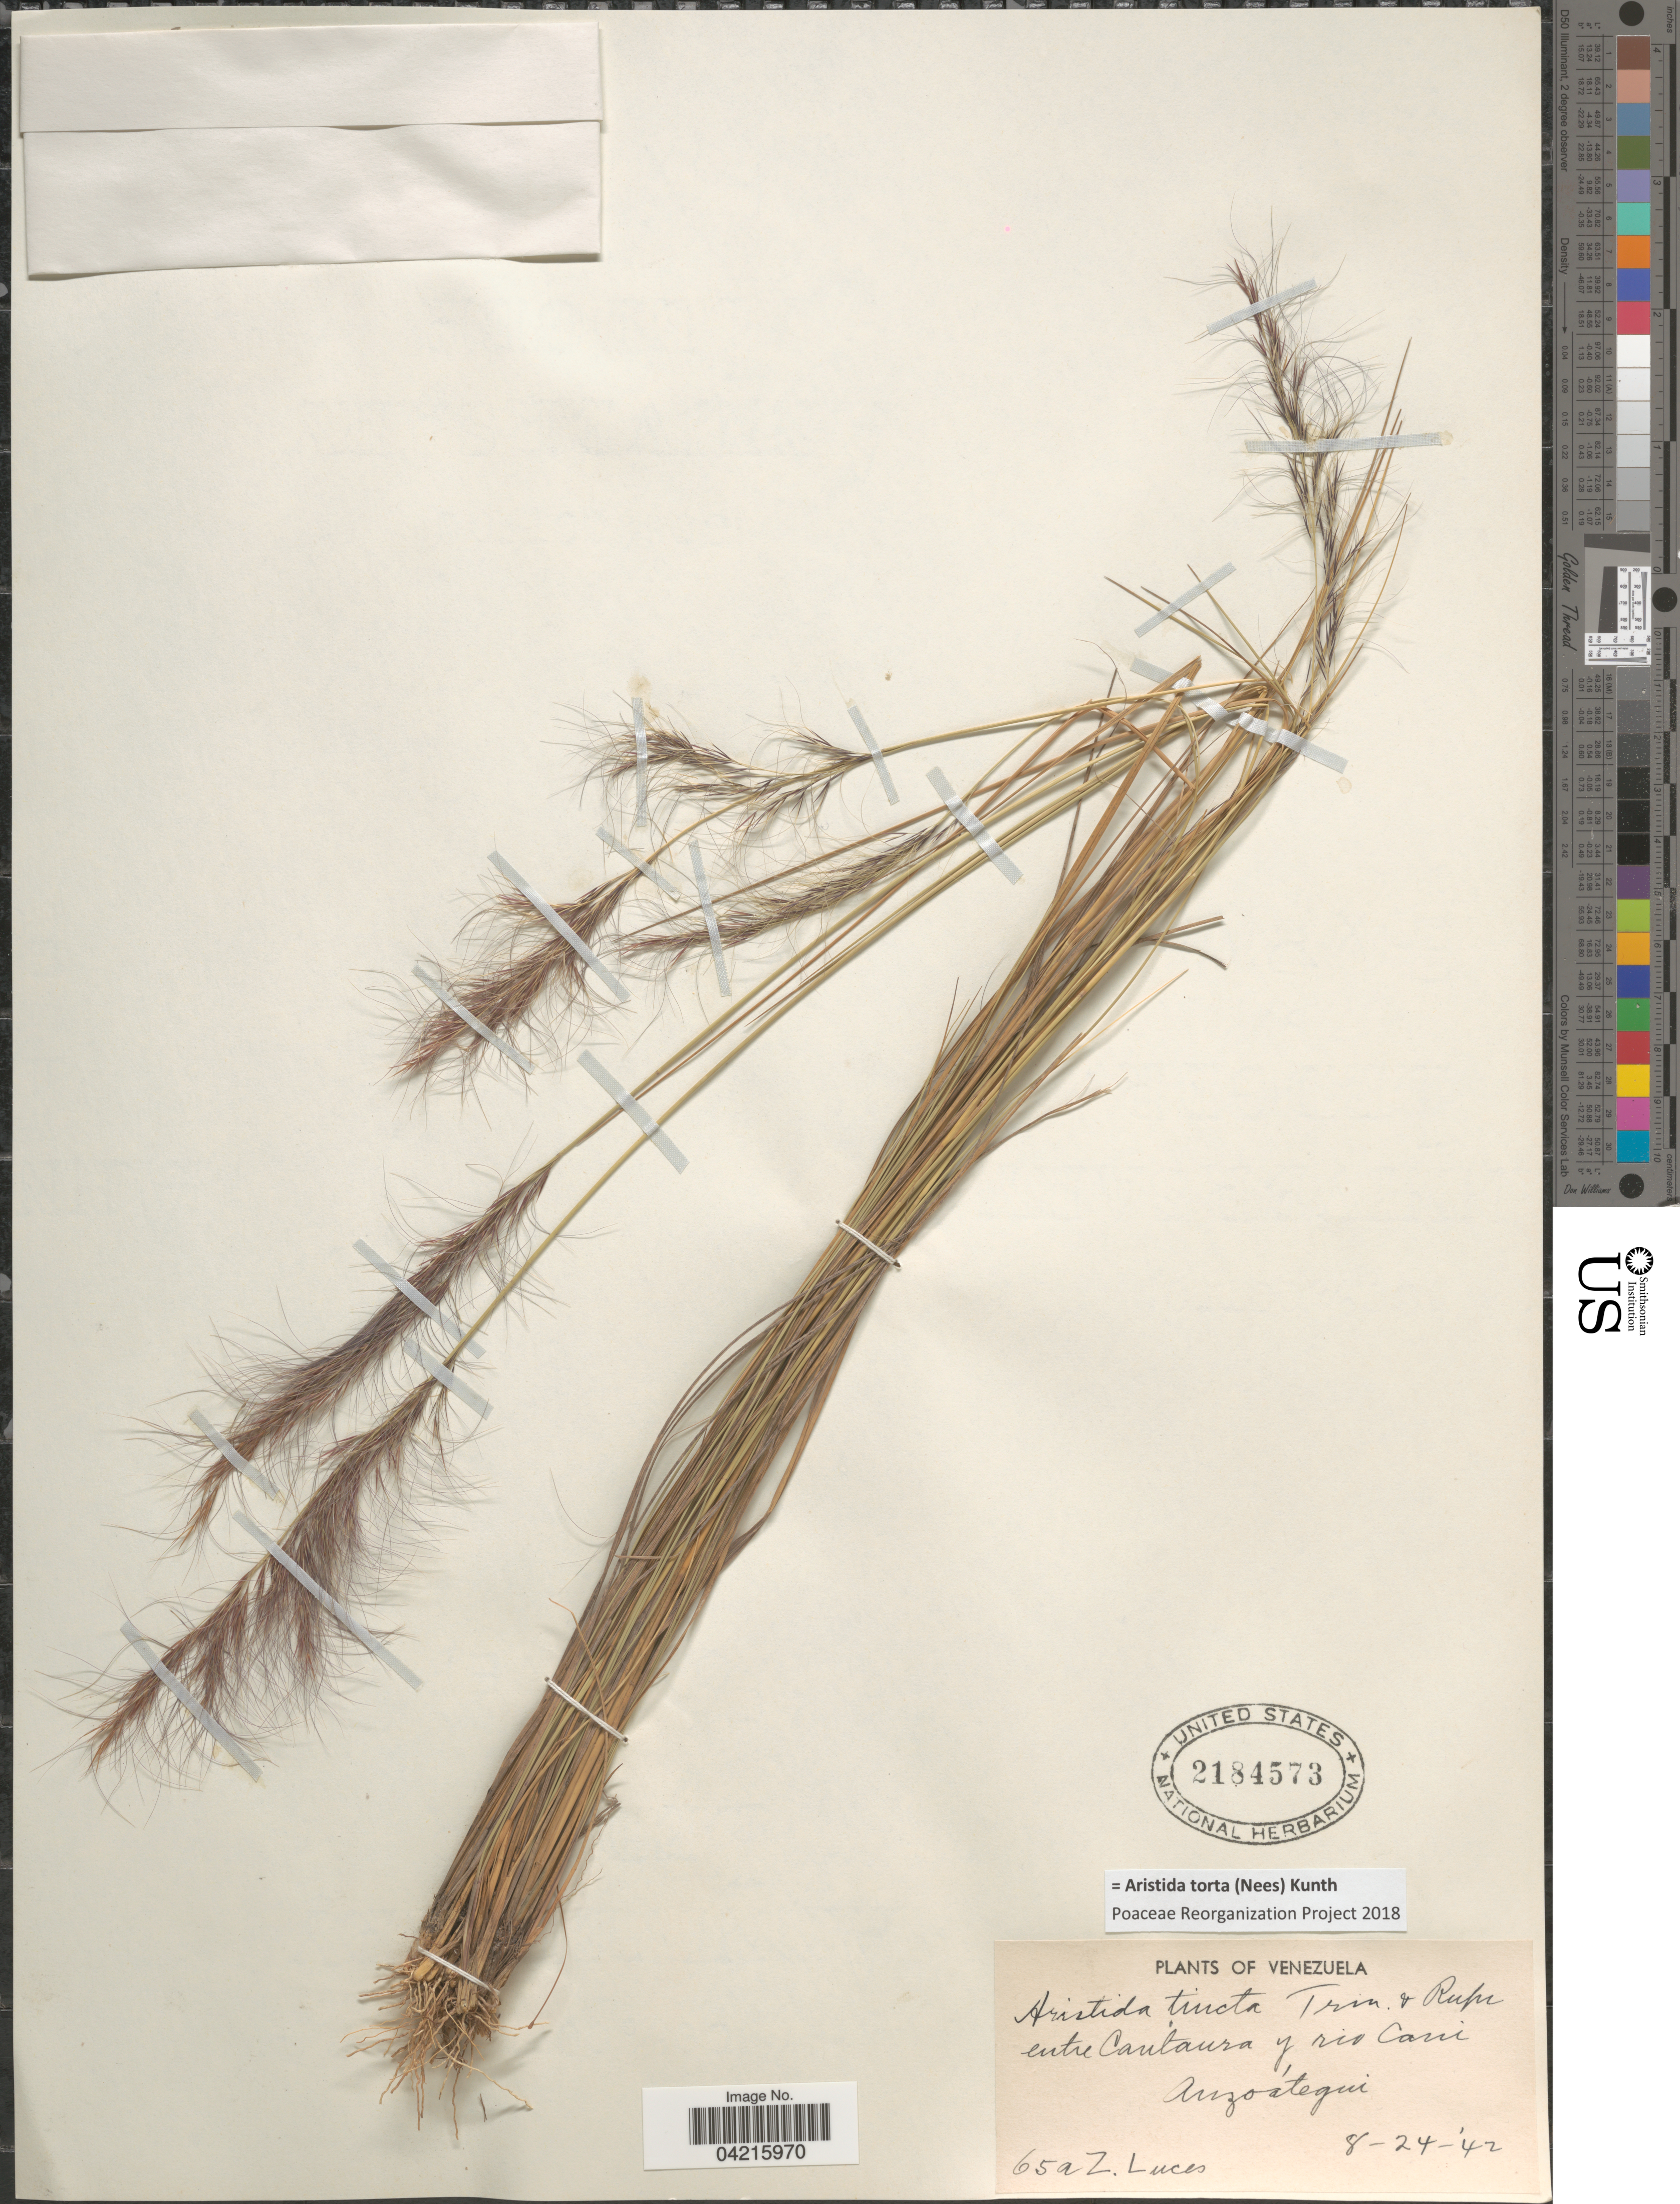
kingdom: Plantae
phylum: Tracheophyta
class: Liliopsida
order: Poales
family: Poaceae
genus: Aristida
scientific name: Aristida torta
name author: (Nees) Kunth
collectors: Z. Luces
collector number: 65a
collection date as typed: Transcribed d/m/y: 24/8/42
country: Venezuela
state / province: Anzoategui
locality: Entre Cantaura y rio Cani.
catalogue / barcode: US 2184573